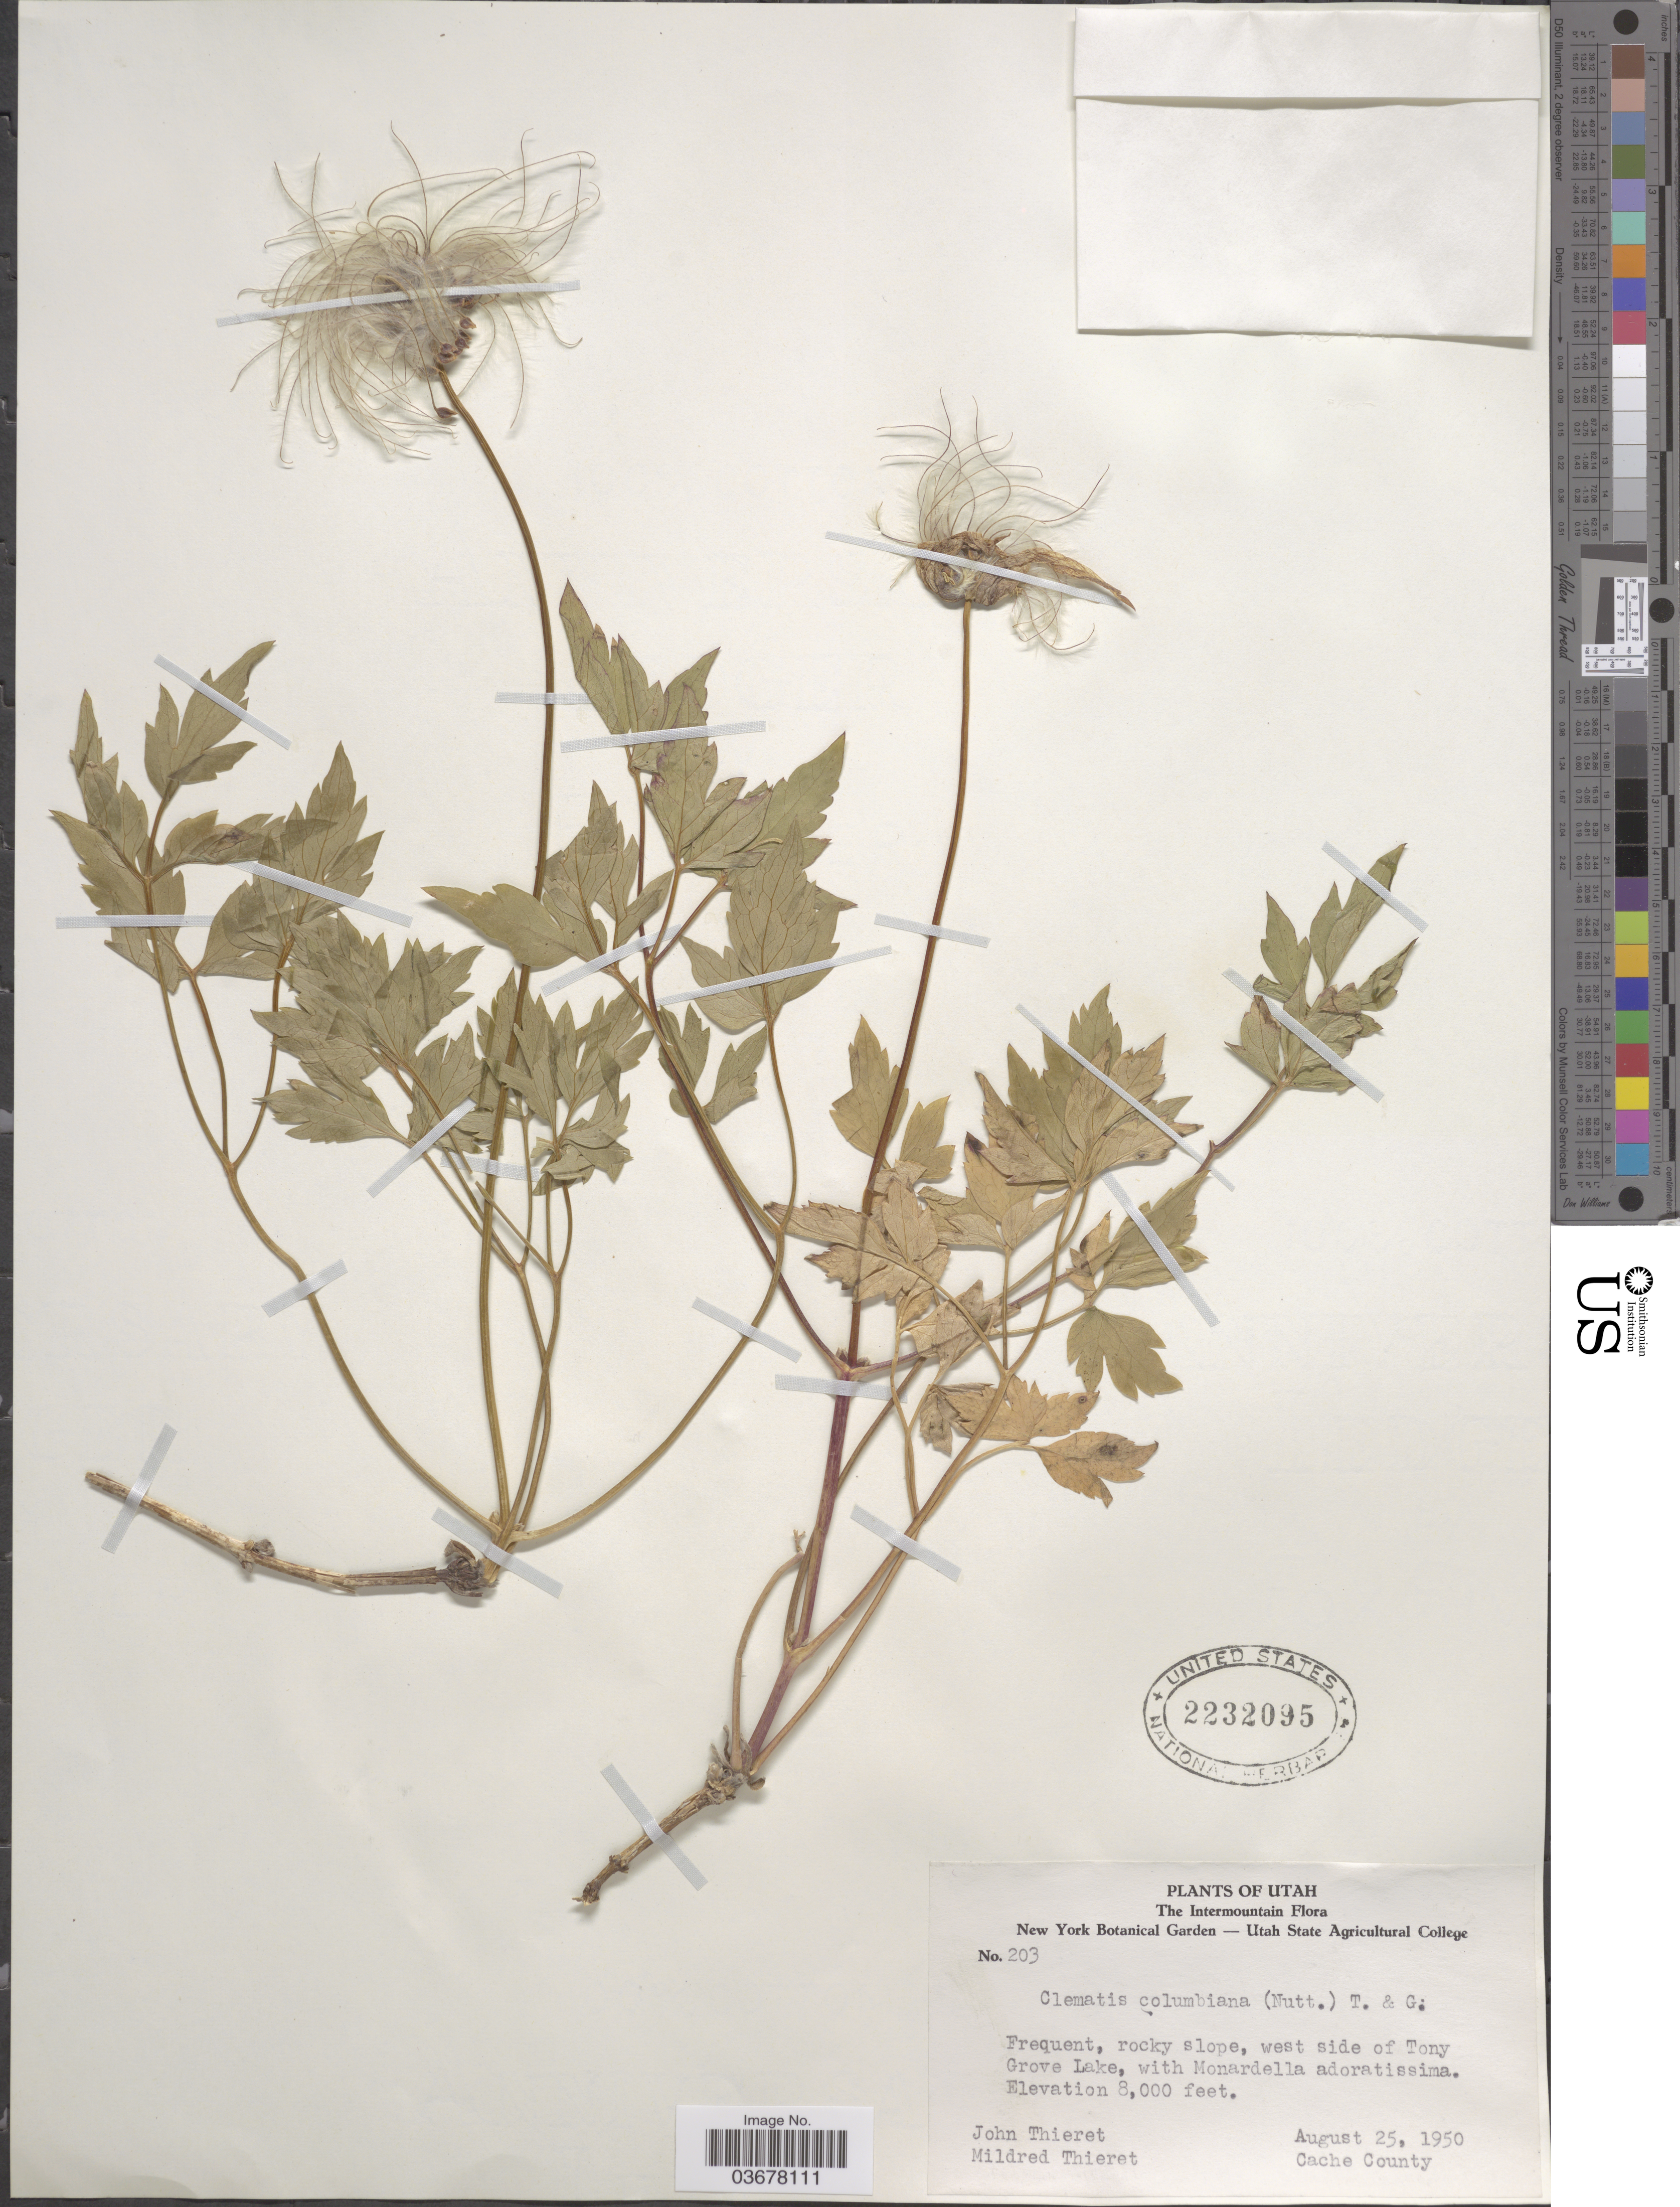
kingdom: Plantae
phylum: Tracheophyta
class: Magnoliopsida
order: Ranunculales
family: Ranunculaceae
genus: Clematis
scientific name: Clematis columbiana var. columbiana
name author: (Nutt.) Torr. & A. Gray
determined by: Strong, M. T., (US), Smithsonian Institution - National Museum of Natural History (UNITED STATES)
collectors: J. W. Thieret & M. Thieret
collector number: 203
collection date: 1950-08-25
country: United States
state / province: Utah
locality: The Intermountain. West side of Tony Grove Lake. Cache County.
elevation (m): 2438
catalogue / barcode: US 2232095